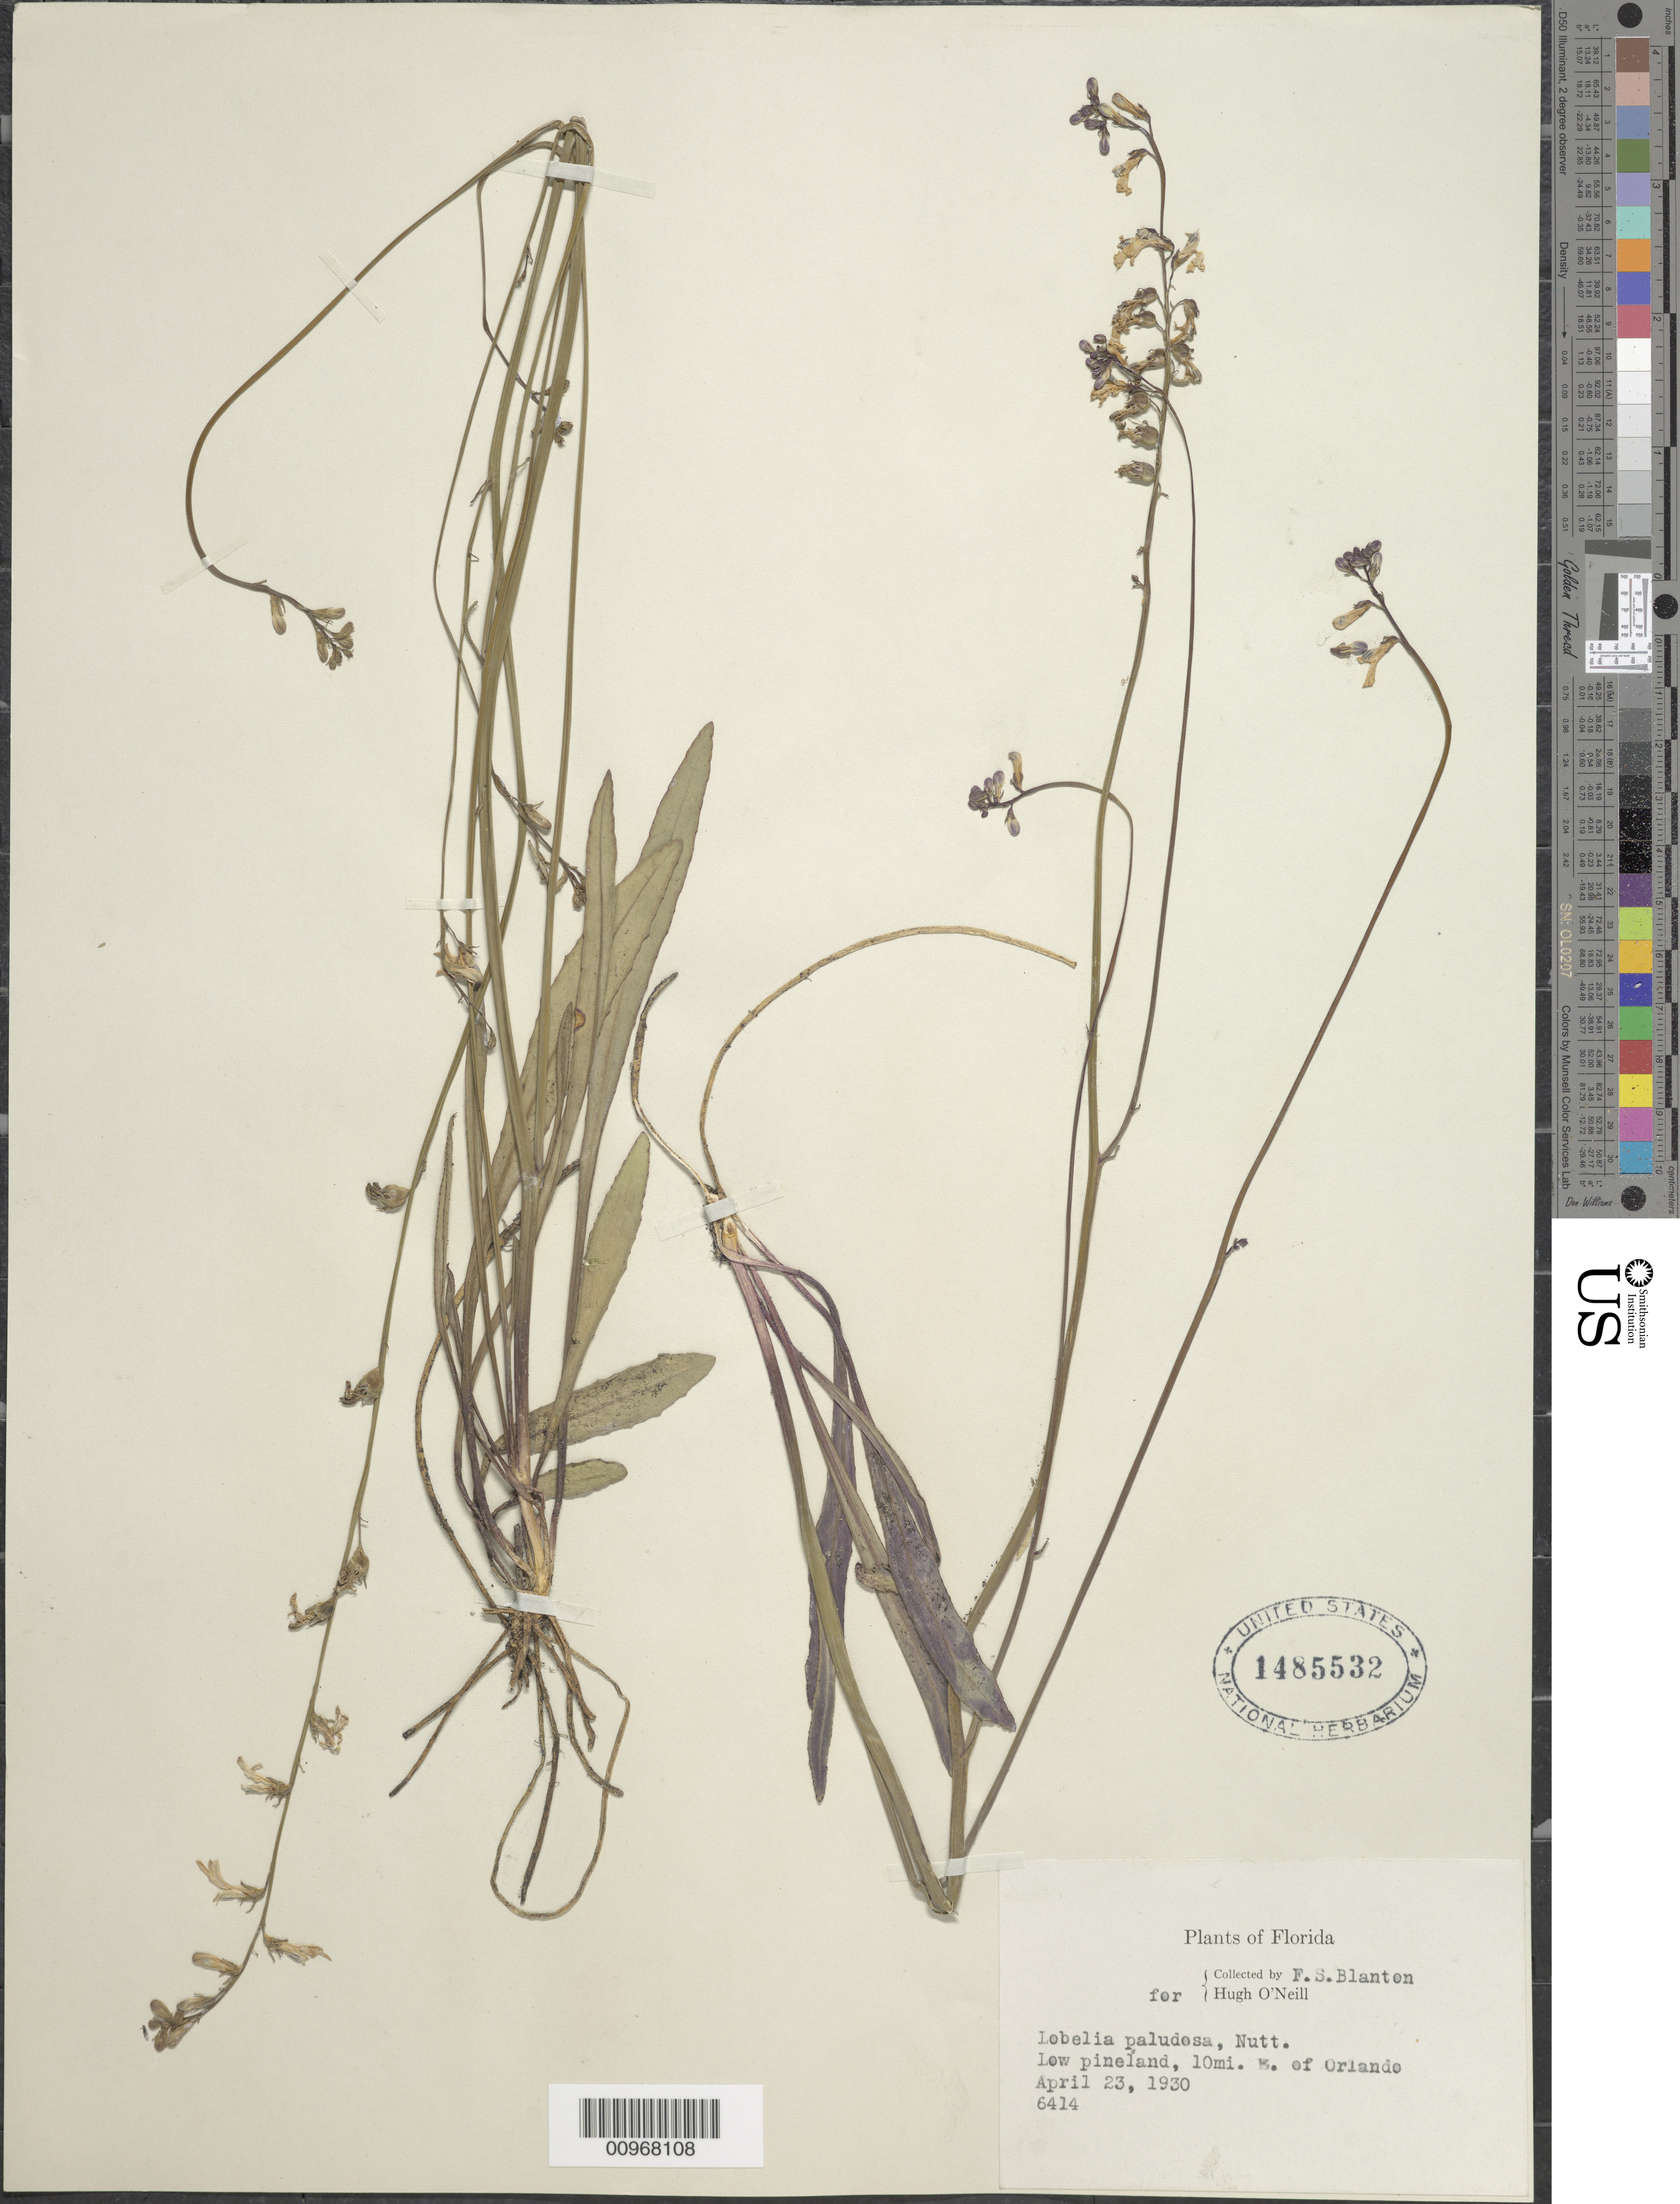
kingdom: Plantae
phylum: Tracheophyta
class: Magnoliopsida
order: Asterales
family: Campanulaceae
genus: Lobelia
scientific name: Lobelia paludosa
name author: Nutt.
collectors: F. S. Blanton & H. O'Neill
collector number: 6414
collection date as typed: April 23, 1930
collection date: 1930-04-23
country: United States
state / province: Florida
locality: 10 mi. E. of Orlando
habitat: low pineland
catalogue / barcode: US 1485532